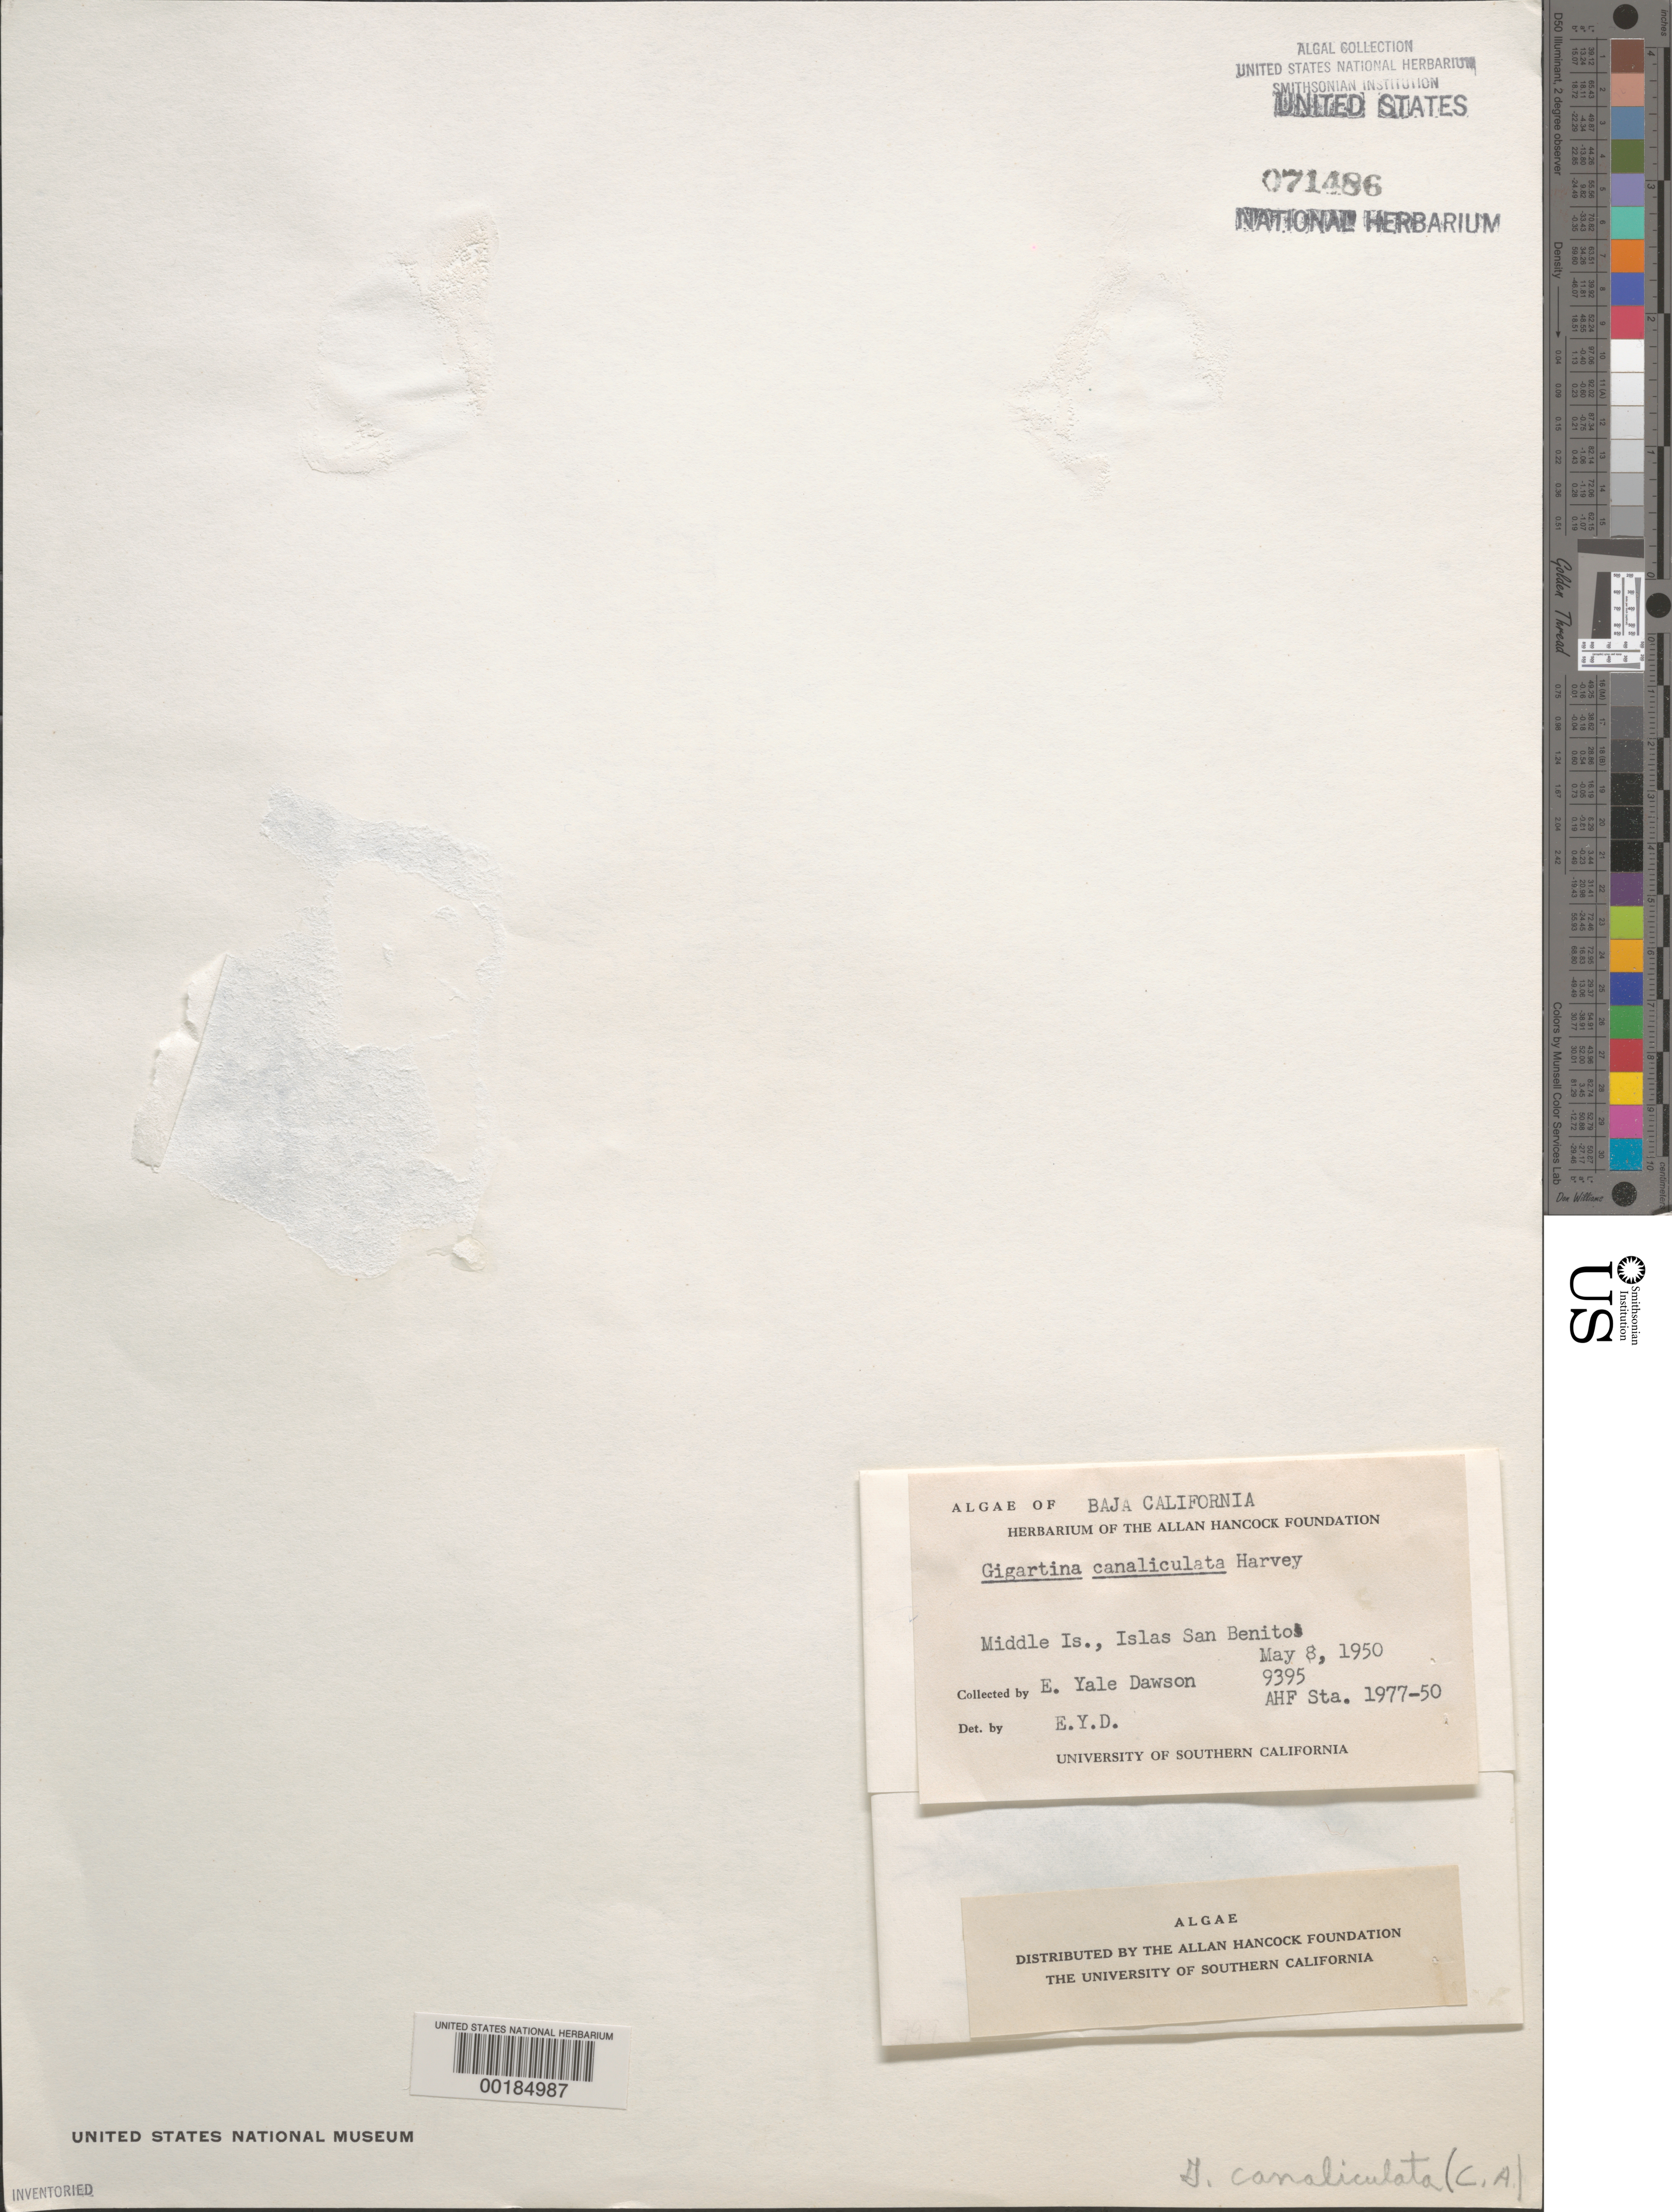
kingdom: Plantae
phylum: Rhodophyta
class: Florideophyceae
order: Gigartinales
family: Gigartinaceae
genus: Chondracanthus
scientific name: Chondracanthus canaliculatus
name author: (Harv.) Guiry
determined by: Algae name updating Project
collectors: E. Y. Dawson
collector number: EYD 9395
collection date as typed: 08 May 1950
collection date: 1950-05-08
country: Mexico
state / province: Baja California Norte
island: Middle Island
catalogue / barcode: US 71486